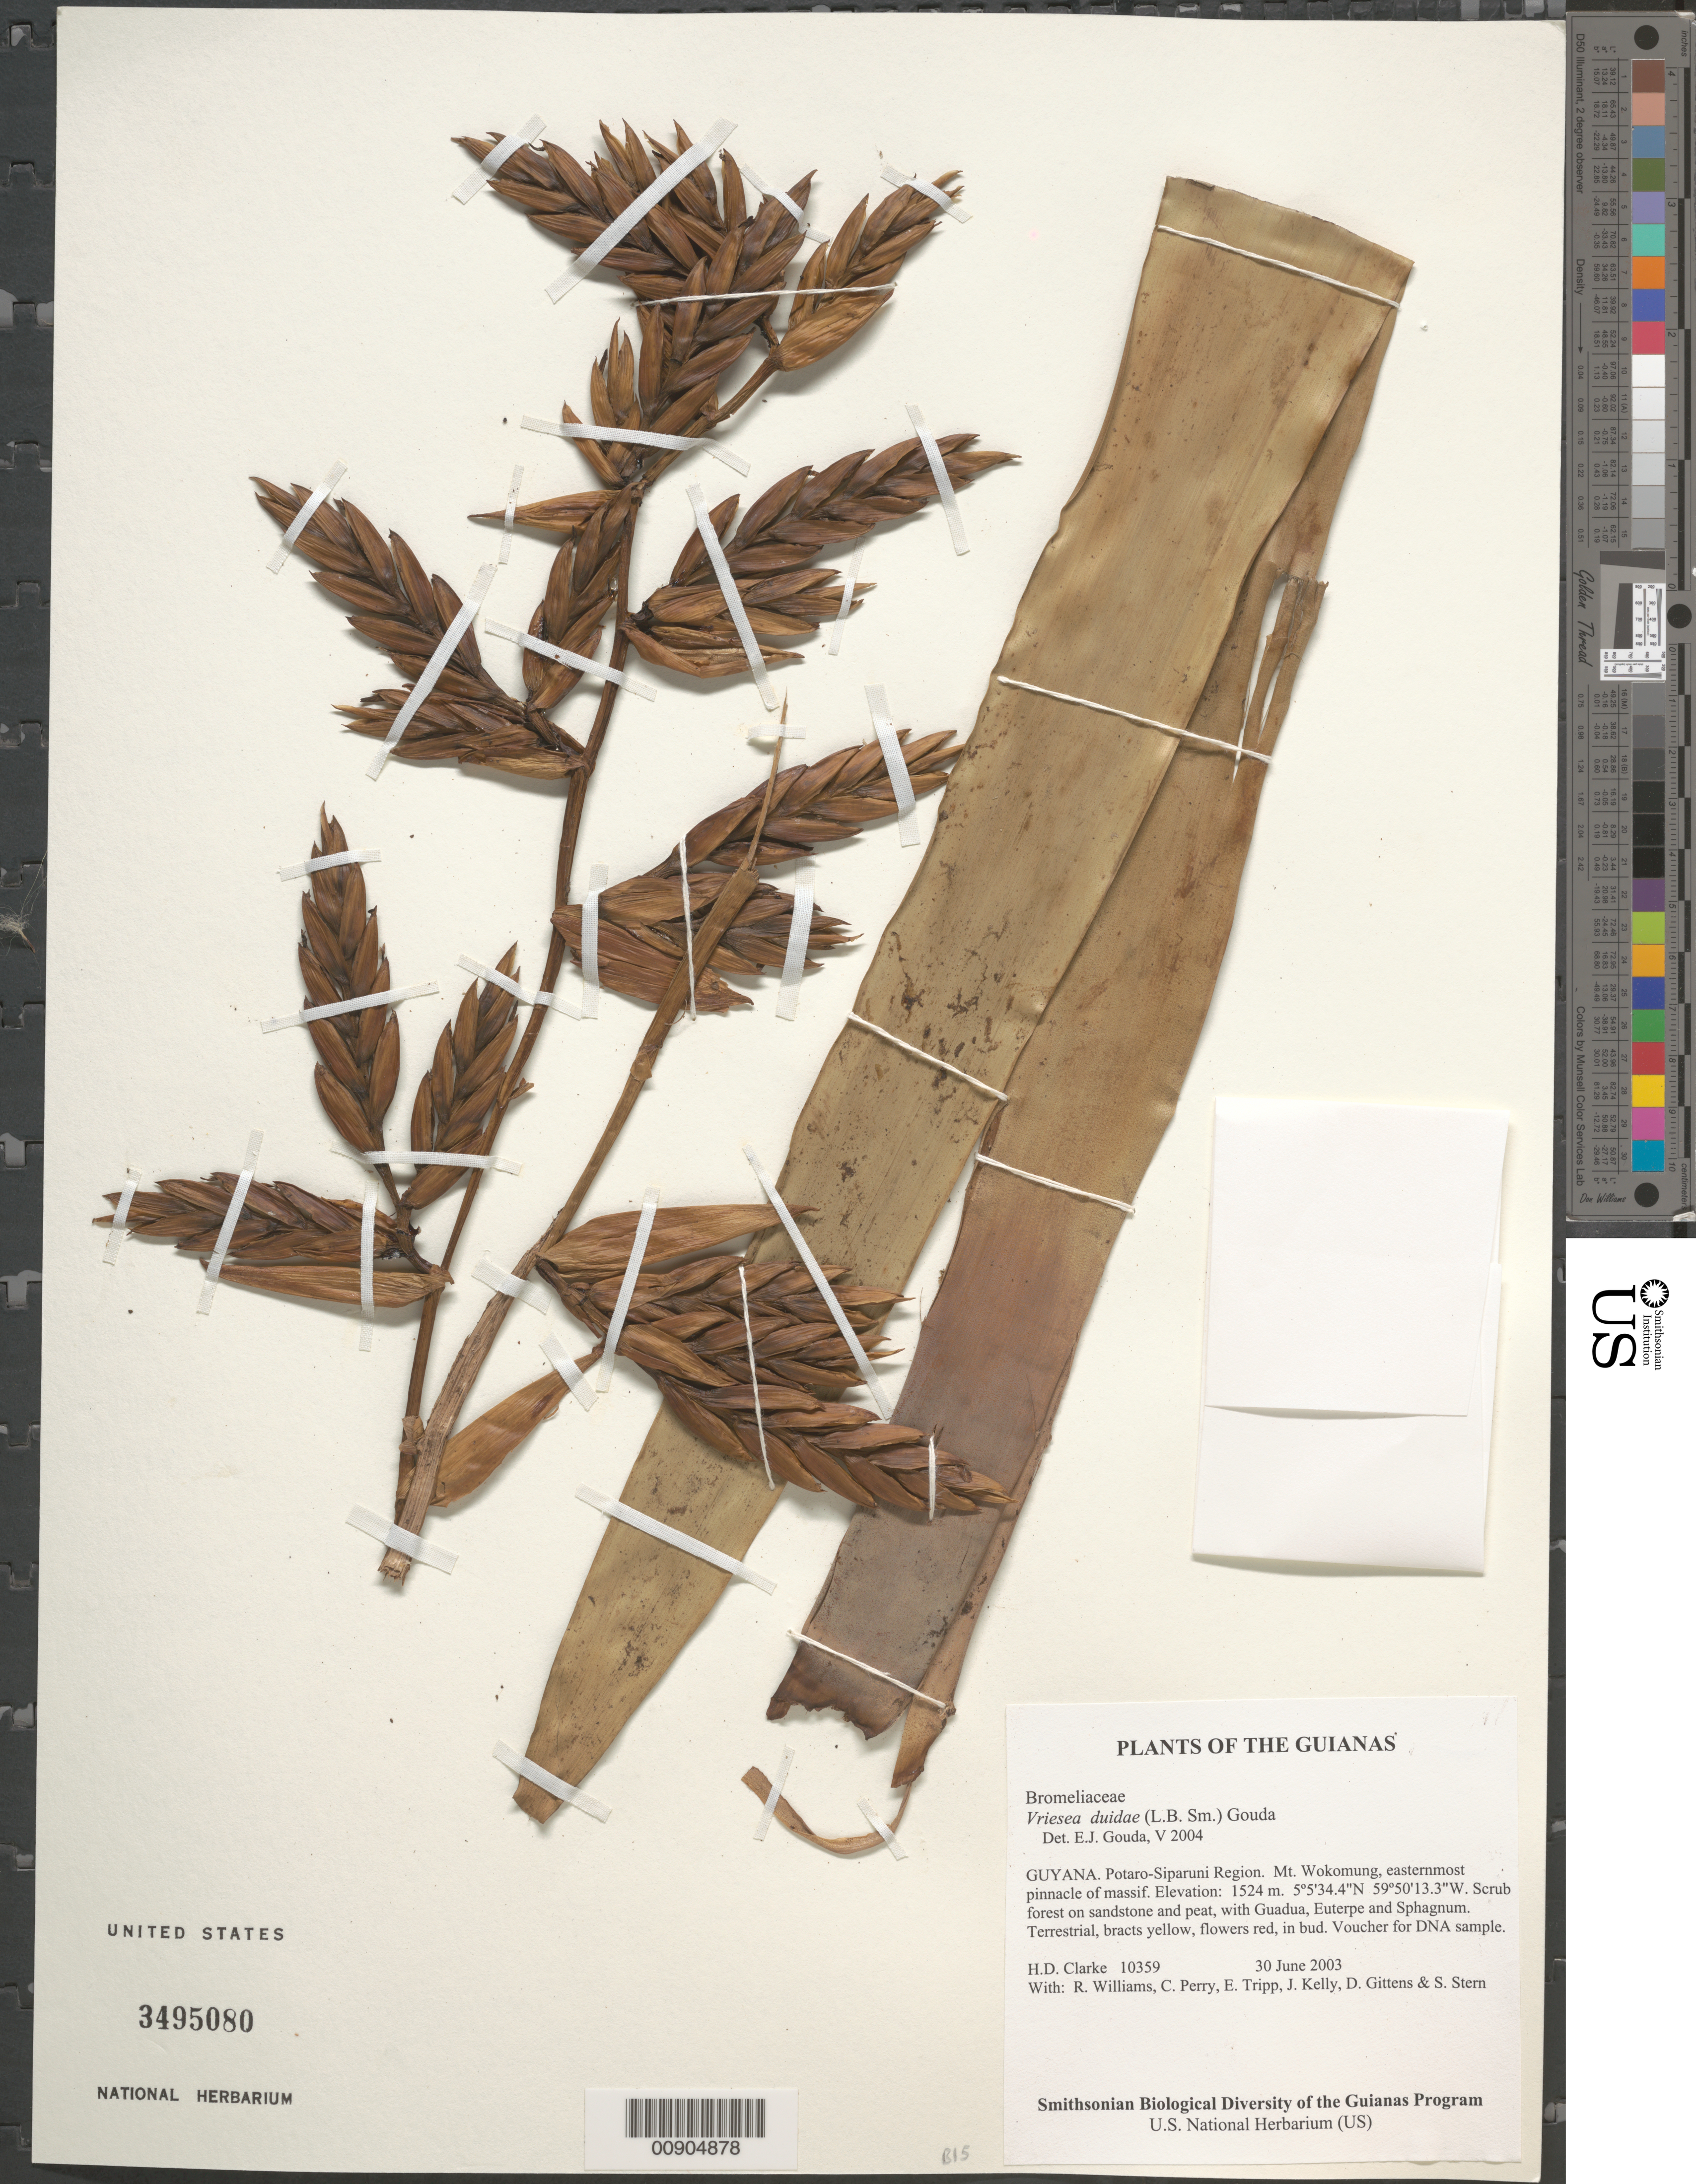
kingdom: Plantae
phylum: Tracheophyta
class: Liliopsida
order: Poales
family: Bromeliaceae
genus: Vriesea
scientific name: Vriesea duidae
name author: (L.B. Sm.) Gouda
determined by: Gouda, E. J.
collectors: H. D. Clarke, R. Williams, C. Perry, E. Tripp, J. Kelly, D. Gittens & S. R. Stern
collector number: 10359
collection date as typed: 30 June 2003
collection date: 2003-06-30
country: Guyana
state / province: Potaro-Siparuni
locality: Mt. Wokomung, easternmost pinnacle of massif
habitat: Scrub forest on sandstone and peat, with Guadua, Euterpe and Sphagnum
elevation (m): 1524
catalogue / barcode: US 3495080